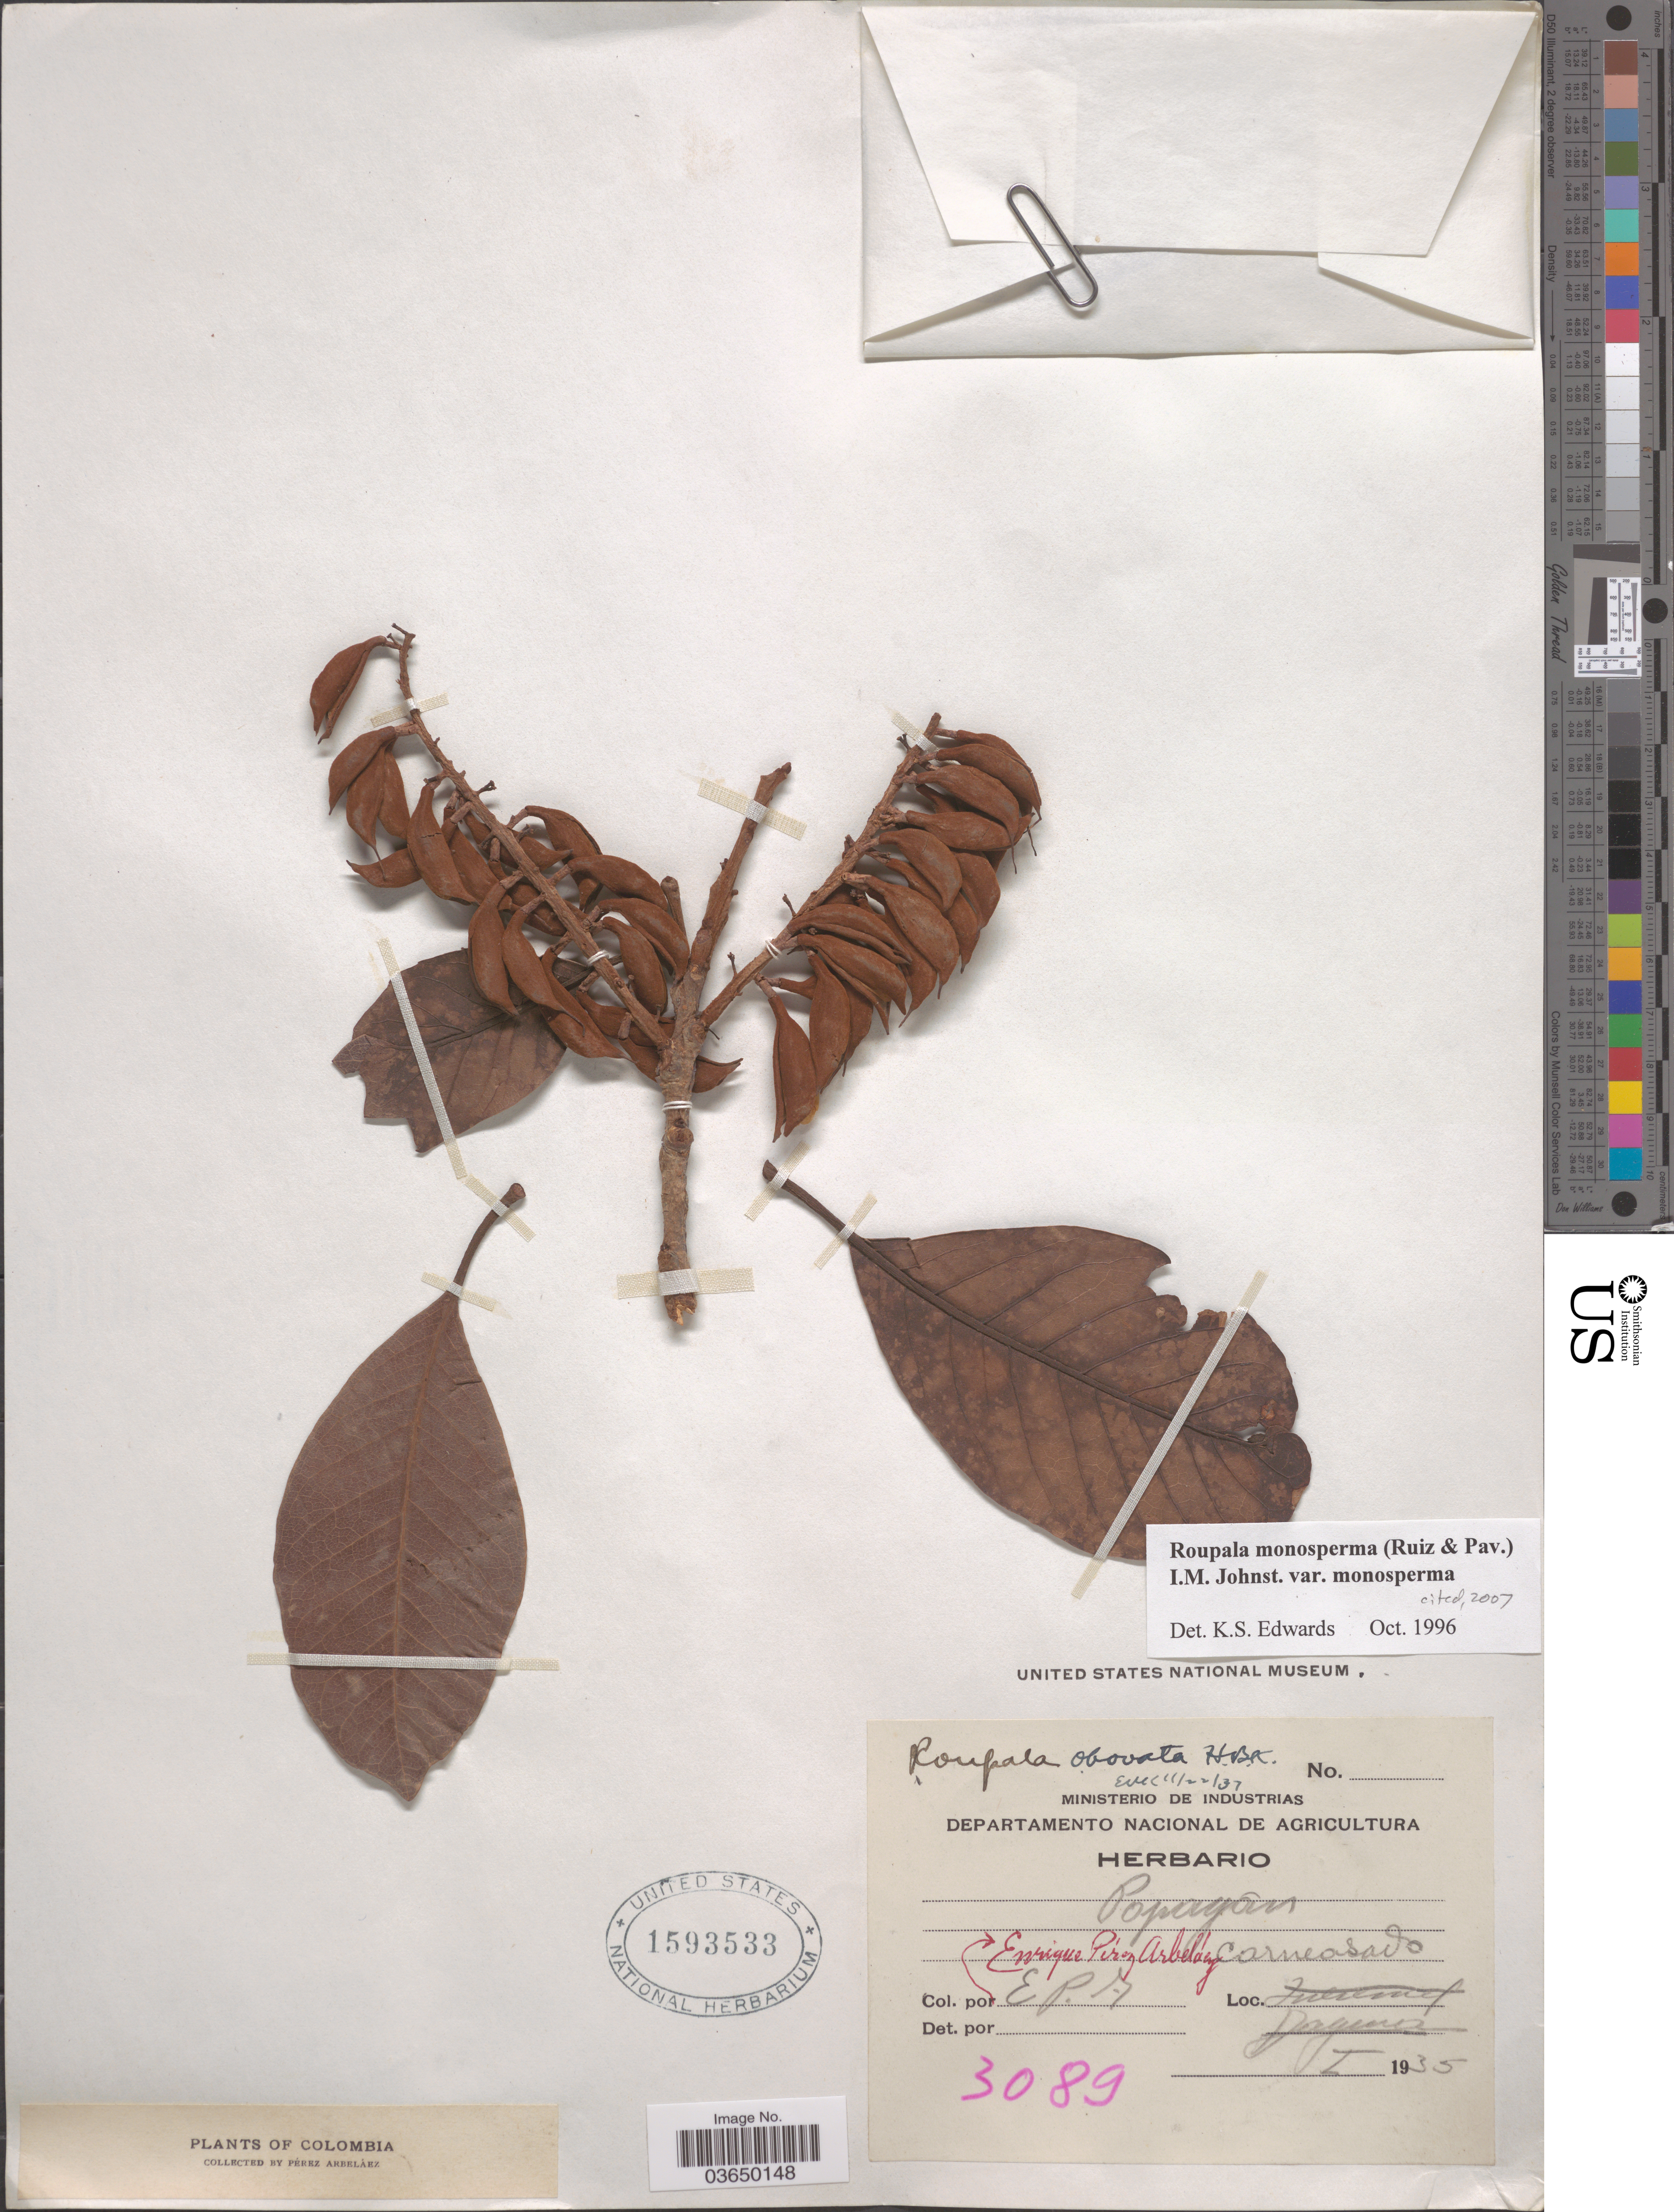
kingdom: Plantae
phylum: Tracheophyta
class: Magnoliopsida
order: Proteales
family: Proteaceae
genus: Roupala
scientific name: Roupala monosperma var. monosperma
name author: (Ruiz & Pav.) I.M. Johnst.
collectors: E. Pérez Arbeláez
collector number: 3089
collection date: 1935-01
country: Colombia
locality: Popayán. Dagua.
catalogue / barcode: US 1593533